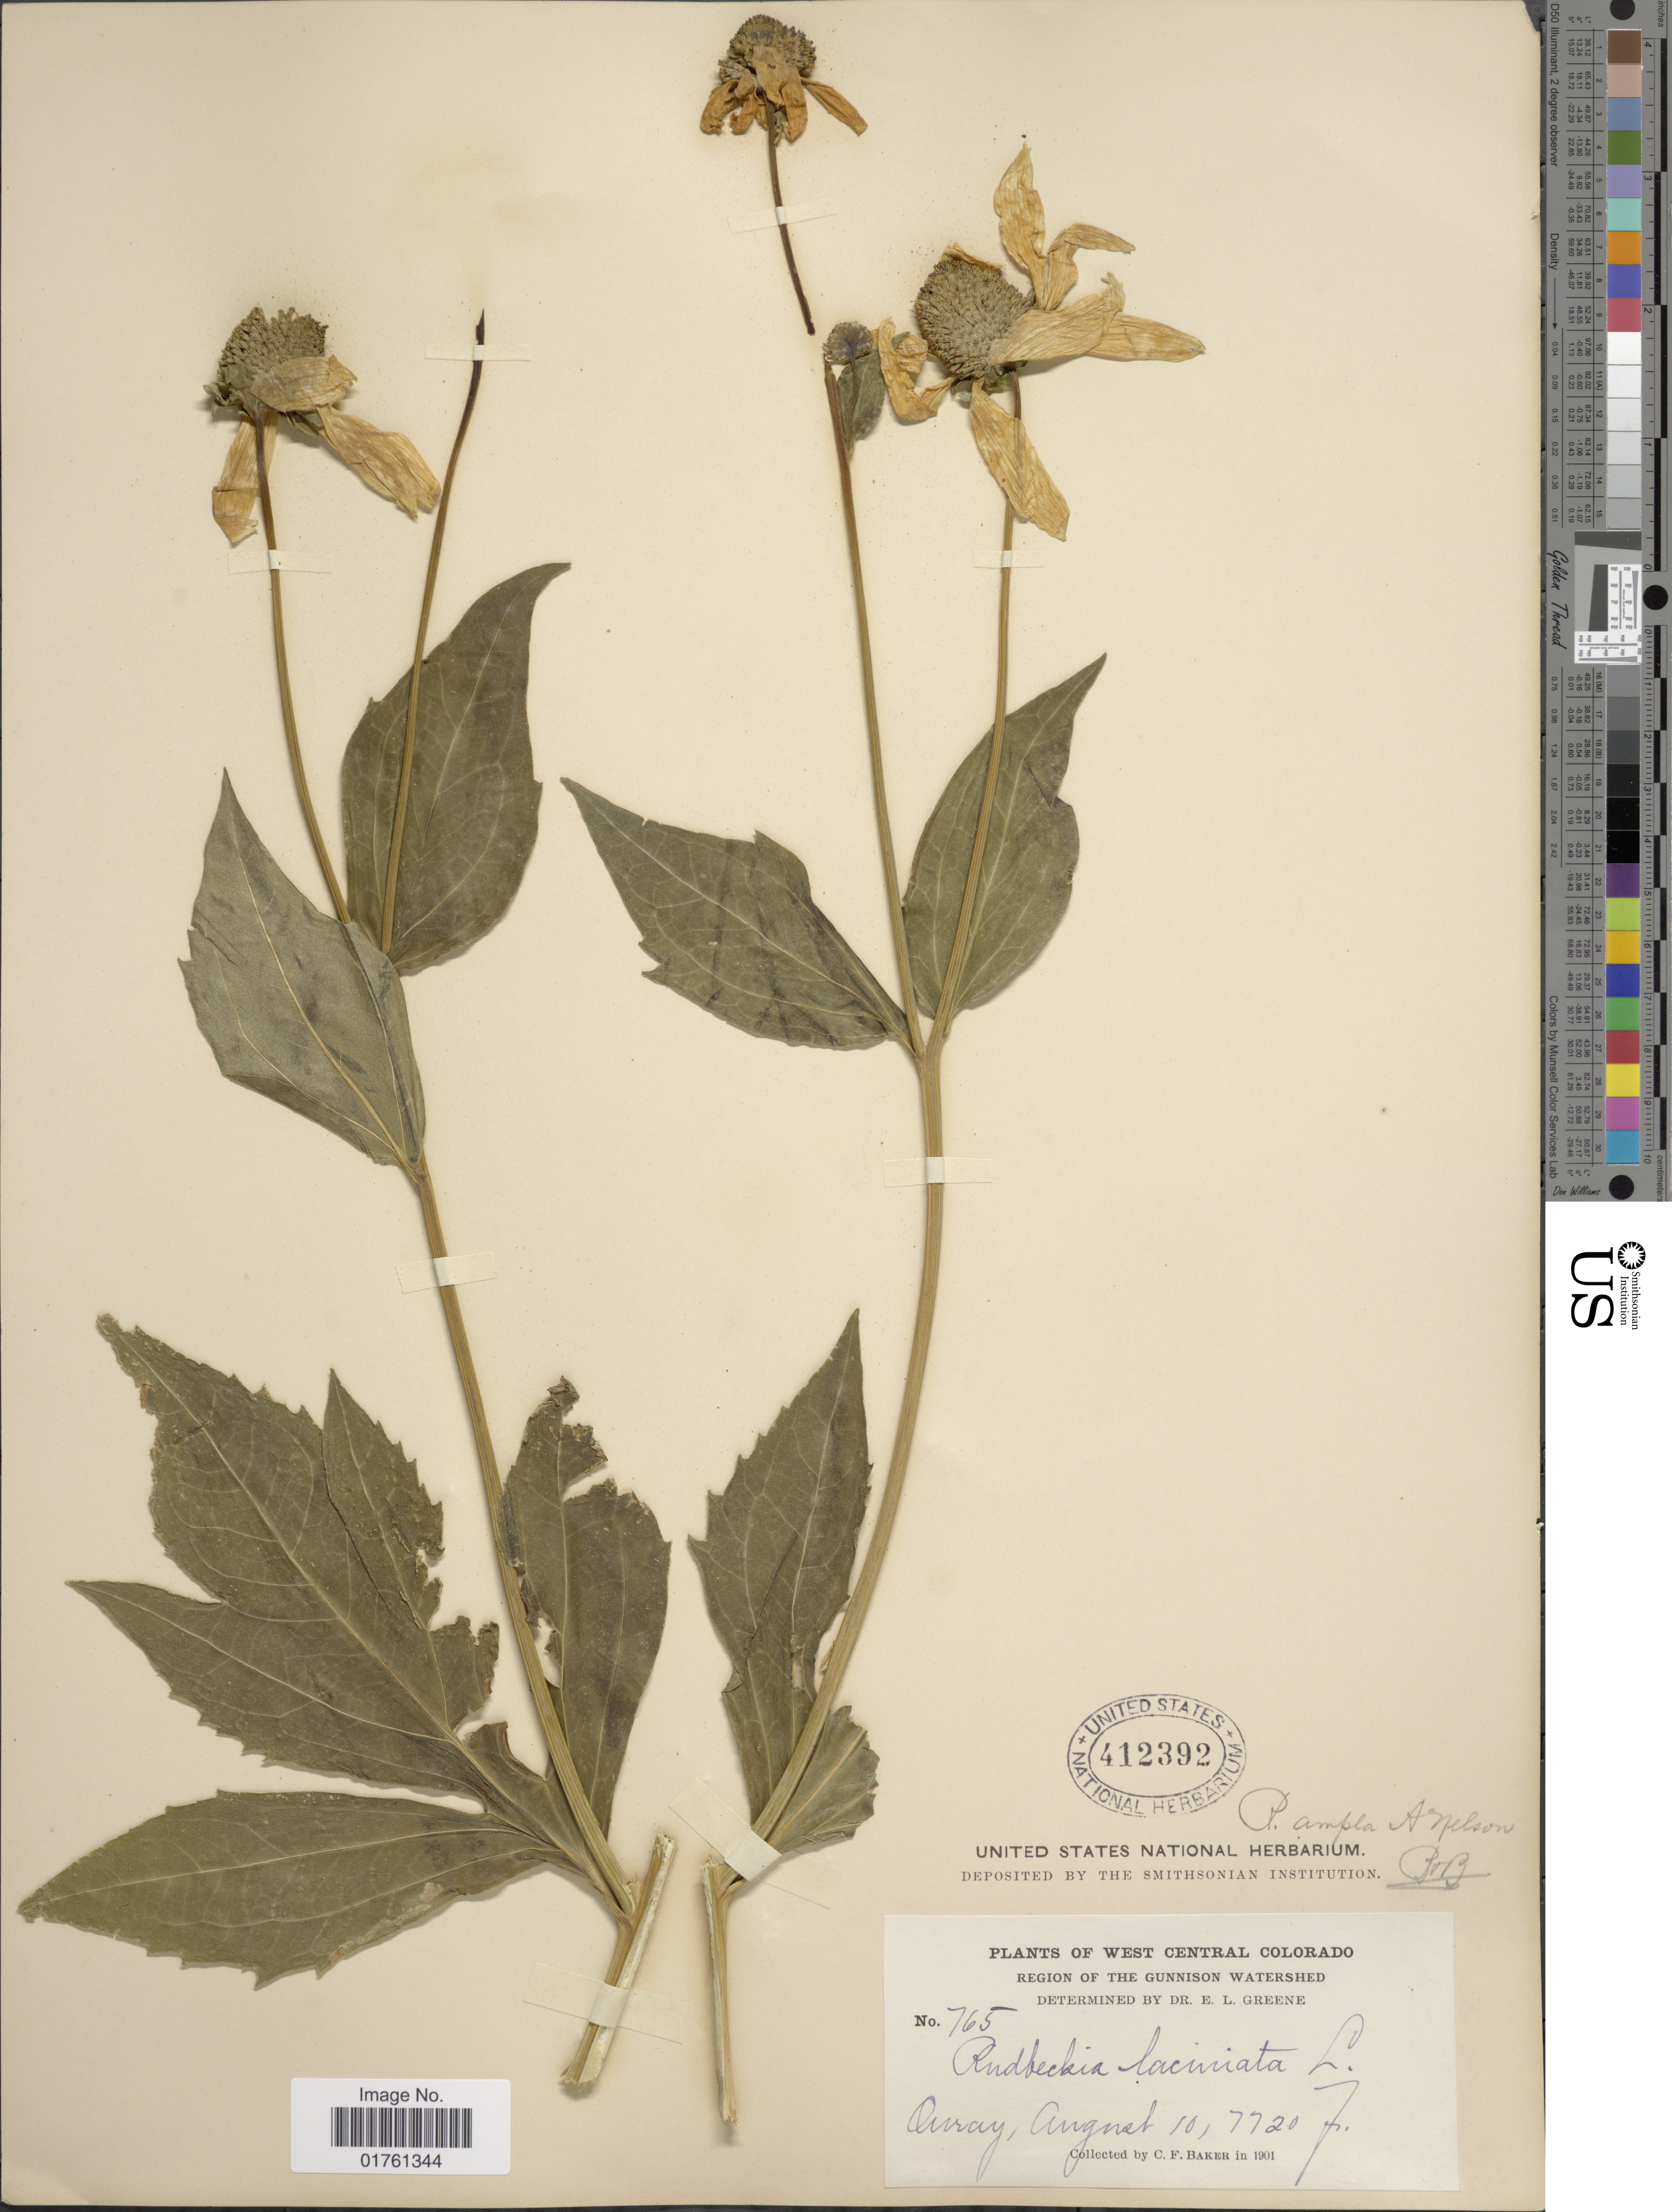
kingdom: Plantae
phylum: Tracheophyta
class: Magnoliopsida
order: Asterales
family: Asteraceae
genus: Rudbeckia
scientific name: Rudbeckia laciniata var. ampla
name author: (A. Nelson) Cronq.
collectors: C. F. Baker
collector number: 765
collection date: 1901-08-10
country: United States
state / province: Colorado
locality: West Central Colorado, Region of the Gunnison Watershed, Ouray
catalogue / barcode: US 412392